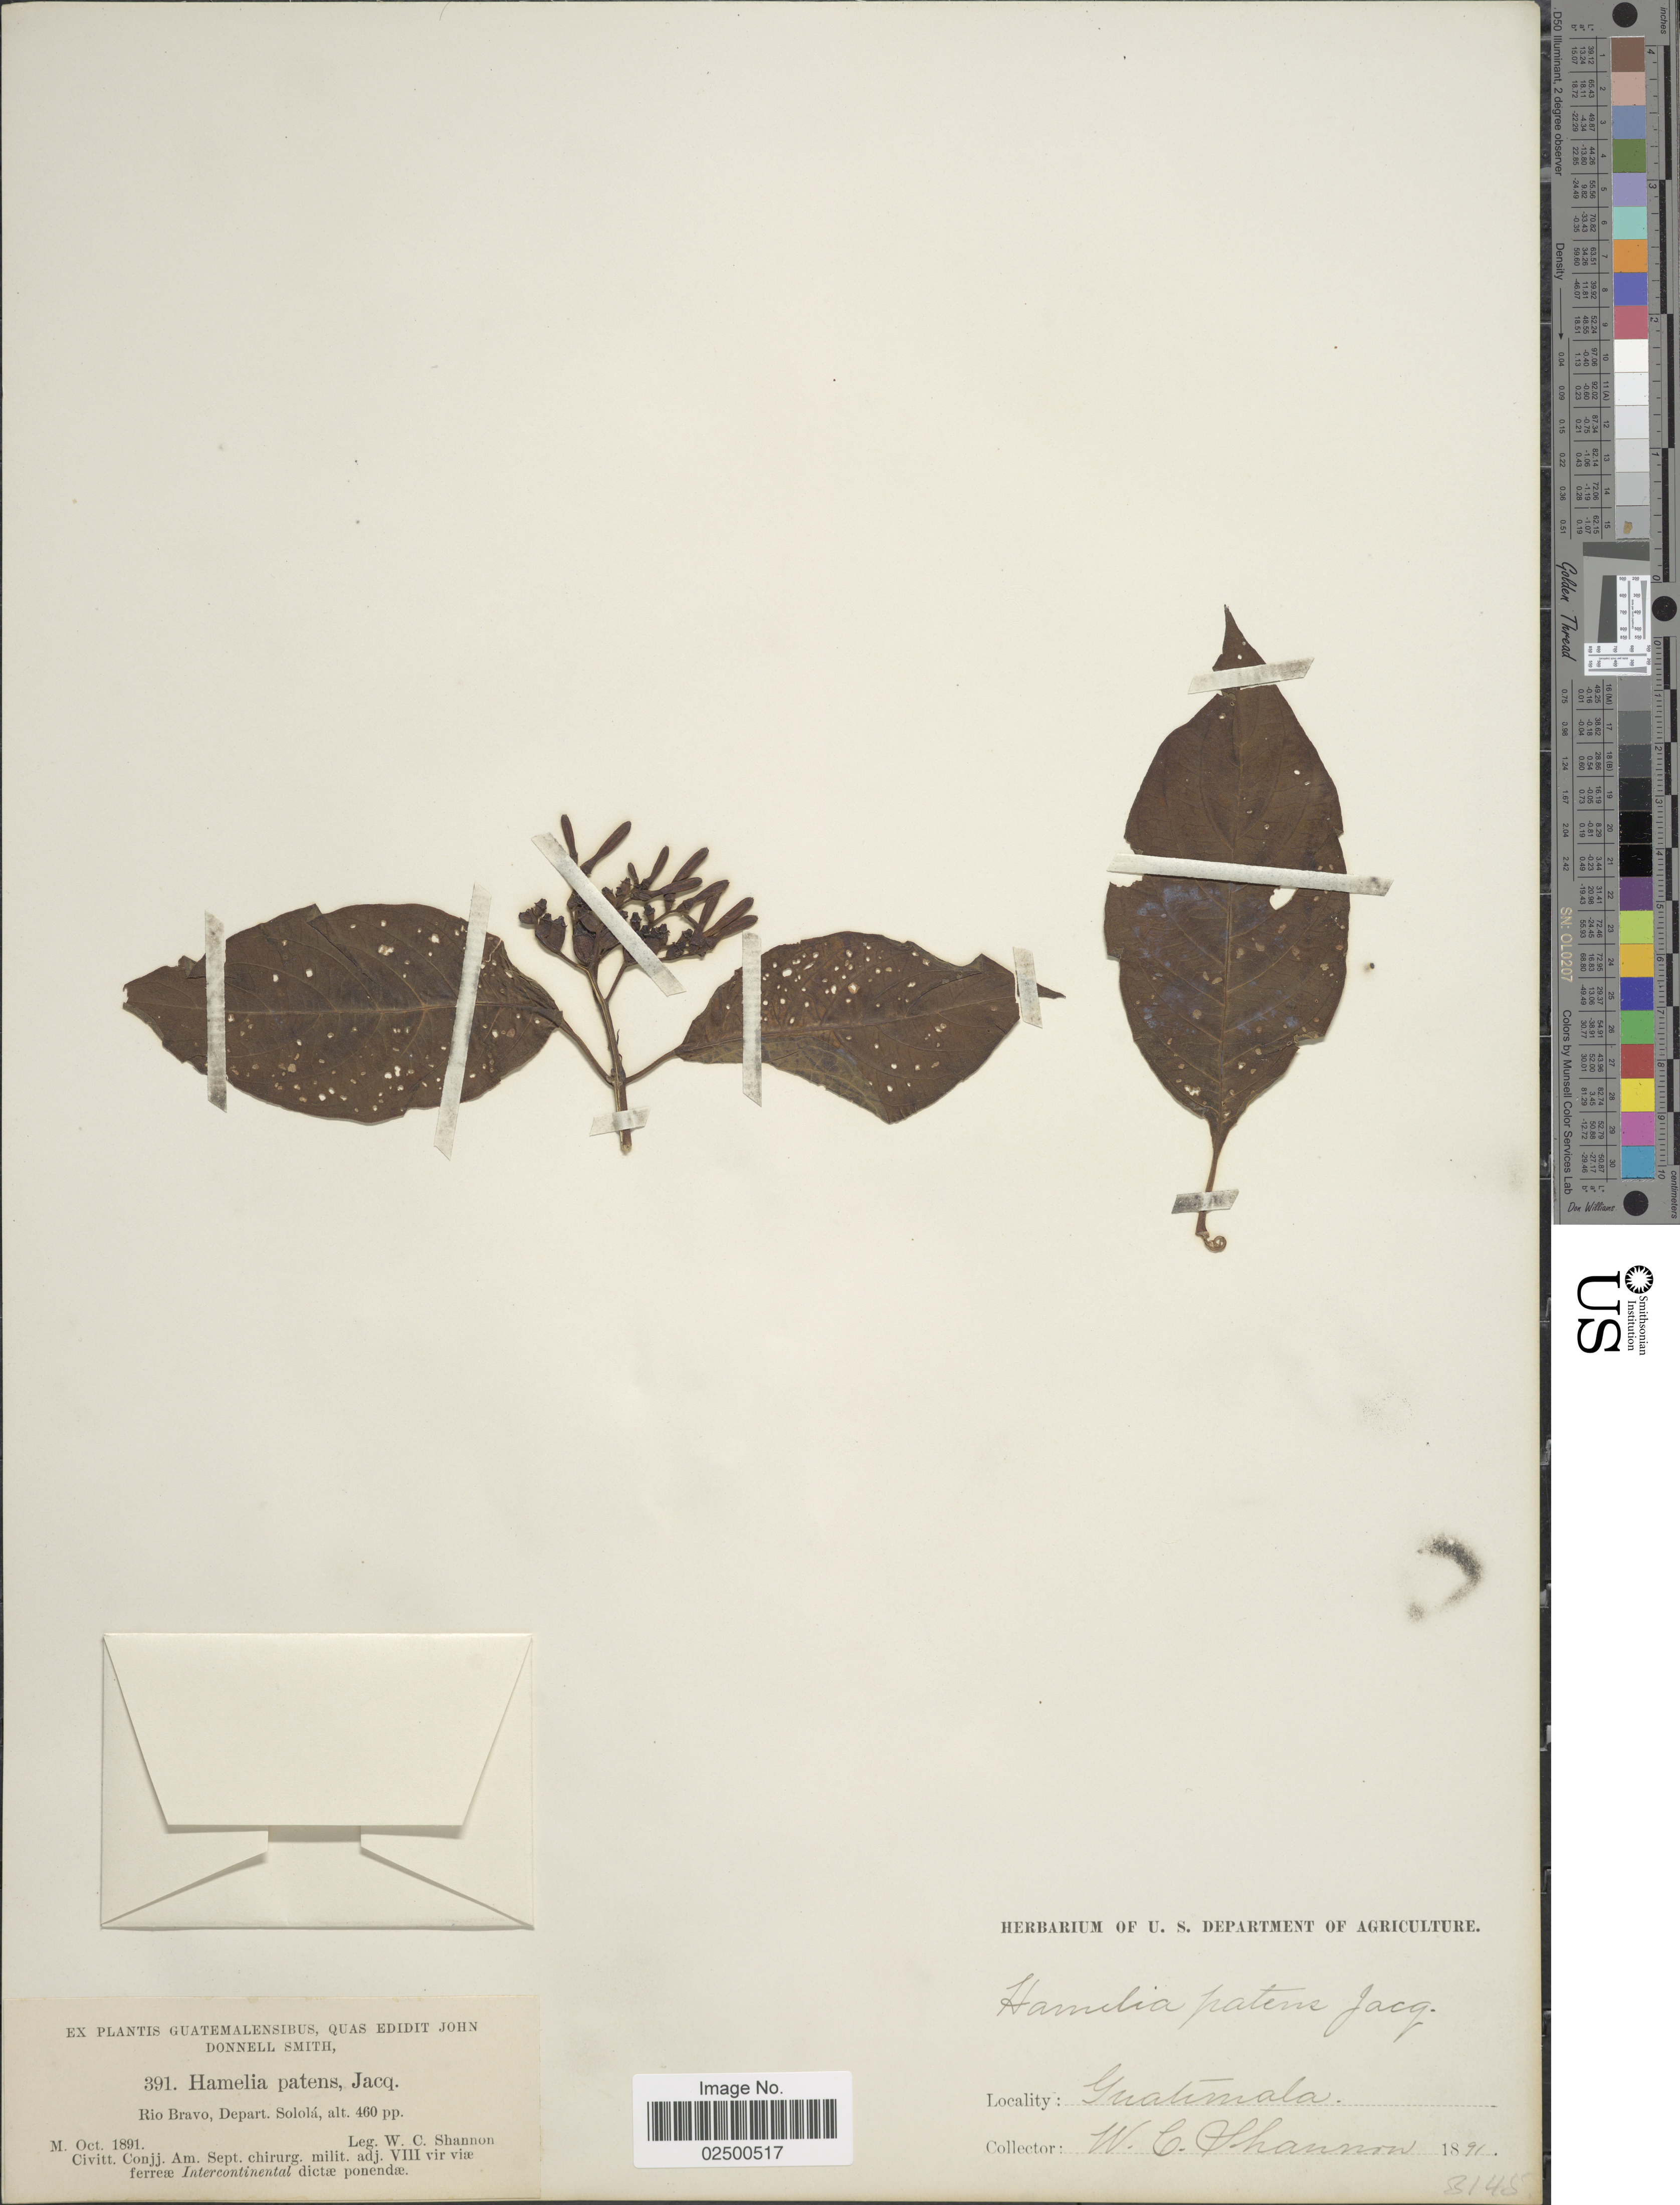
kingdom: Plantae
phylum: Tracheophyta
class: Magnoliopsida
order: Gentianales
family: Rubiaceae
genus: Hamelia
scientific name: Hamelia erecta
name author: Jacq.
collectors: W. C. Shannon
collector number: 391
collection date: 1891-10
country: Guatemala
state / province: Sololá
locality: Rio Bravo, Depart. Solola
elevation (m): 140